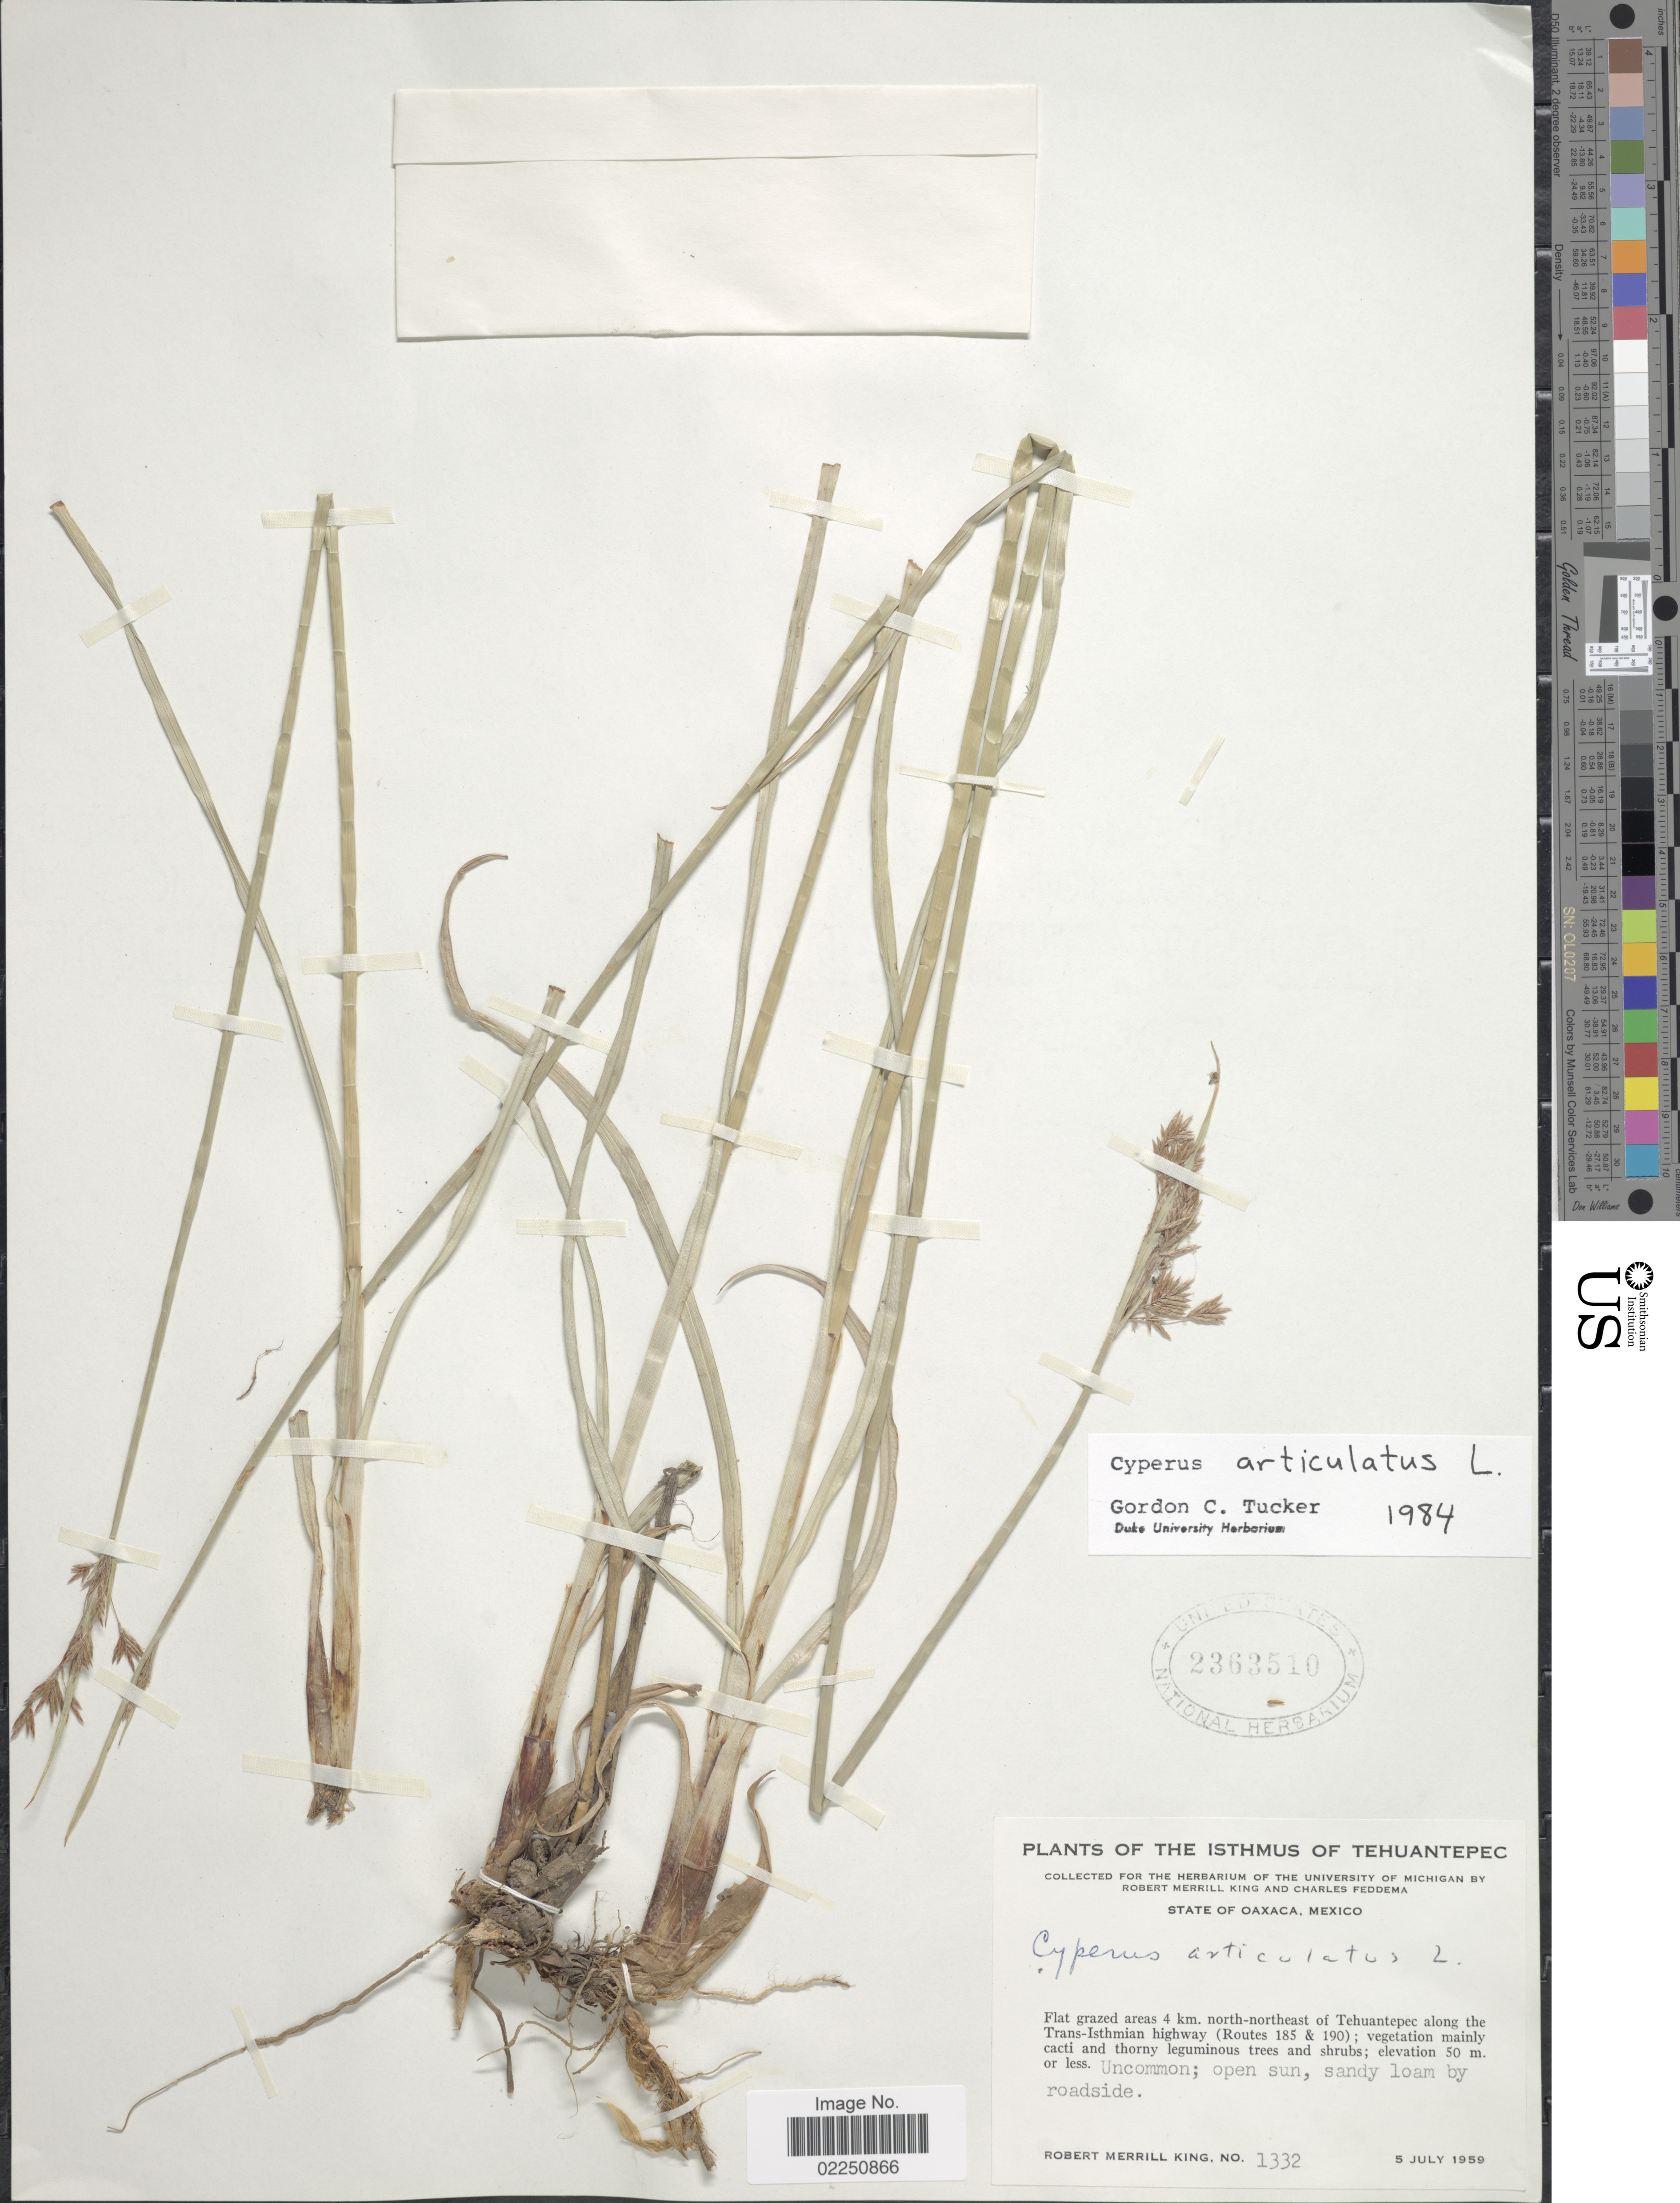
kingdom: Plantae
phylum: Tracheophyta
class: Liliopsida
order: Poales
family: Cyperaceae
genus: Cyperus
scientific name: Cyperus articulatus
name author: L.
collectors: R. M. King & C. Feddema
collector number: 1332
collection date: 1959-07-05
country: Mexico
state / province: Oaxaca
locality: Flat grazed areas 4 km. north-northeast of Tehuantepec along the Trans-Isthmian highway 9Routes 185 & 190)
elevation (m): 50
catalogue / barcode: US 2363510